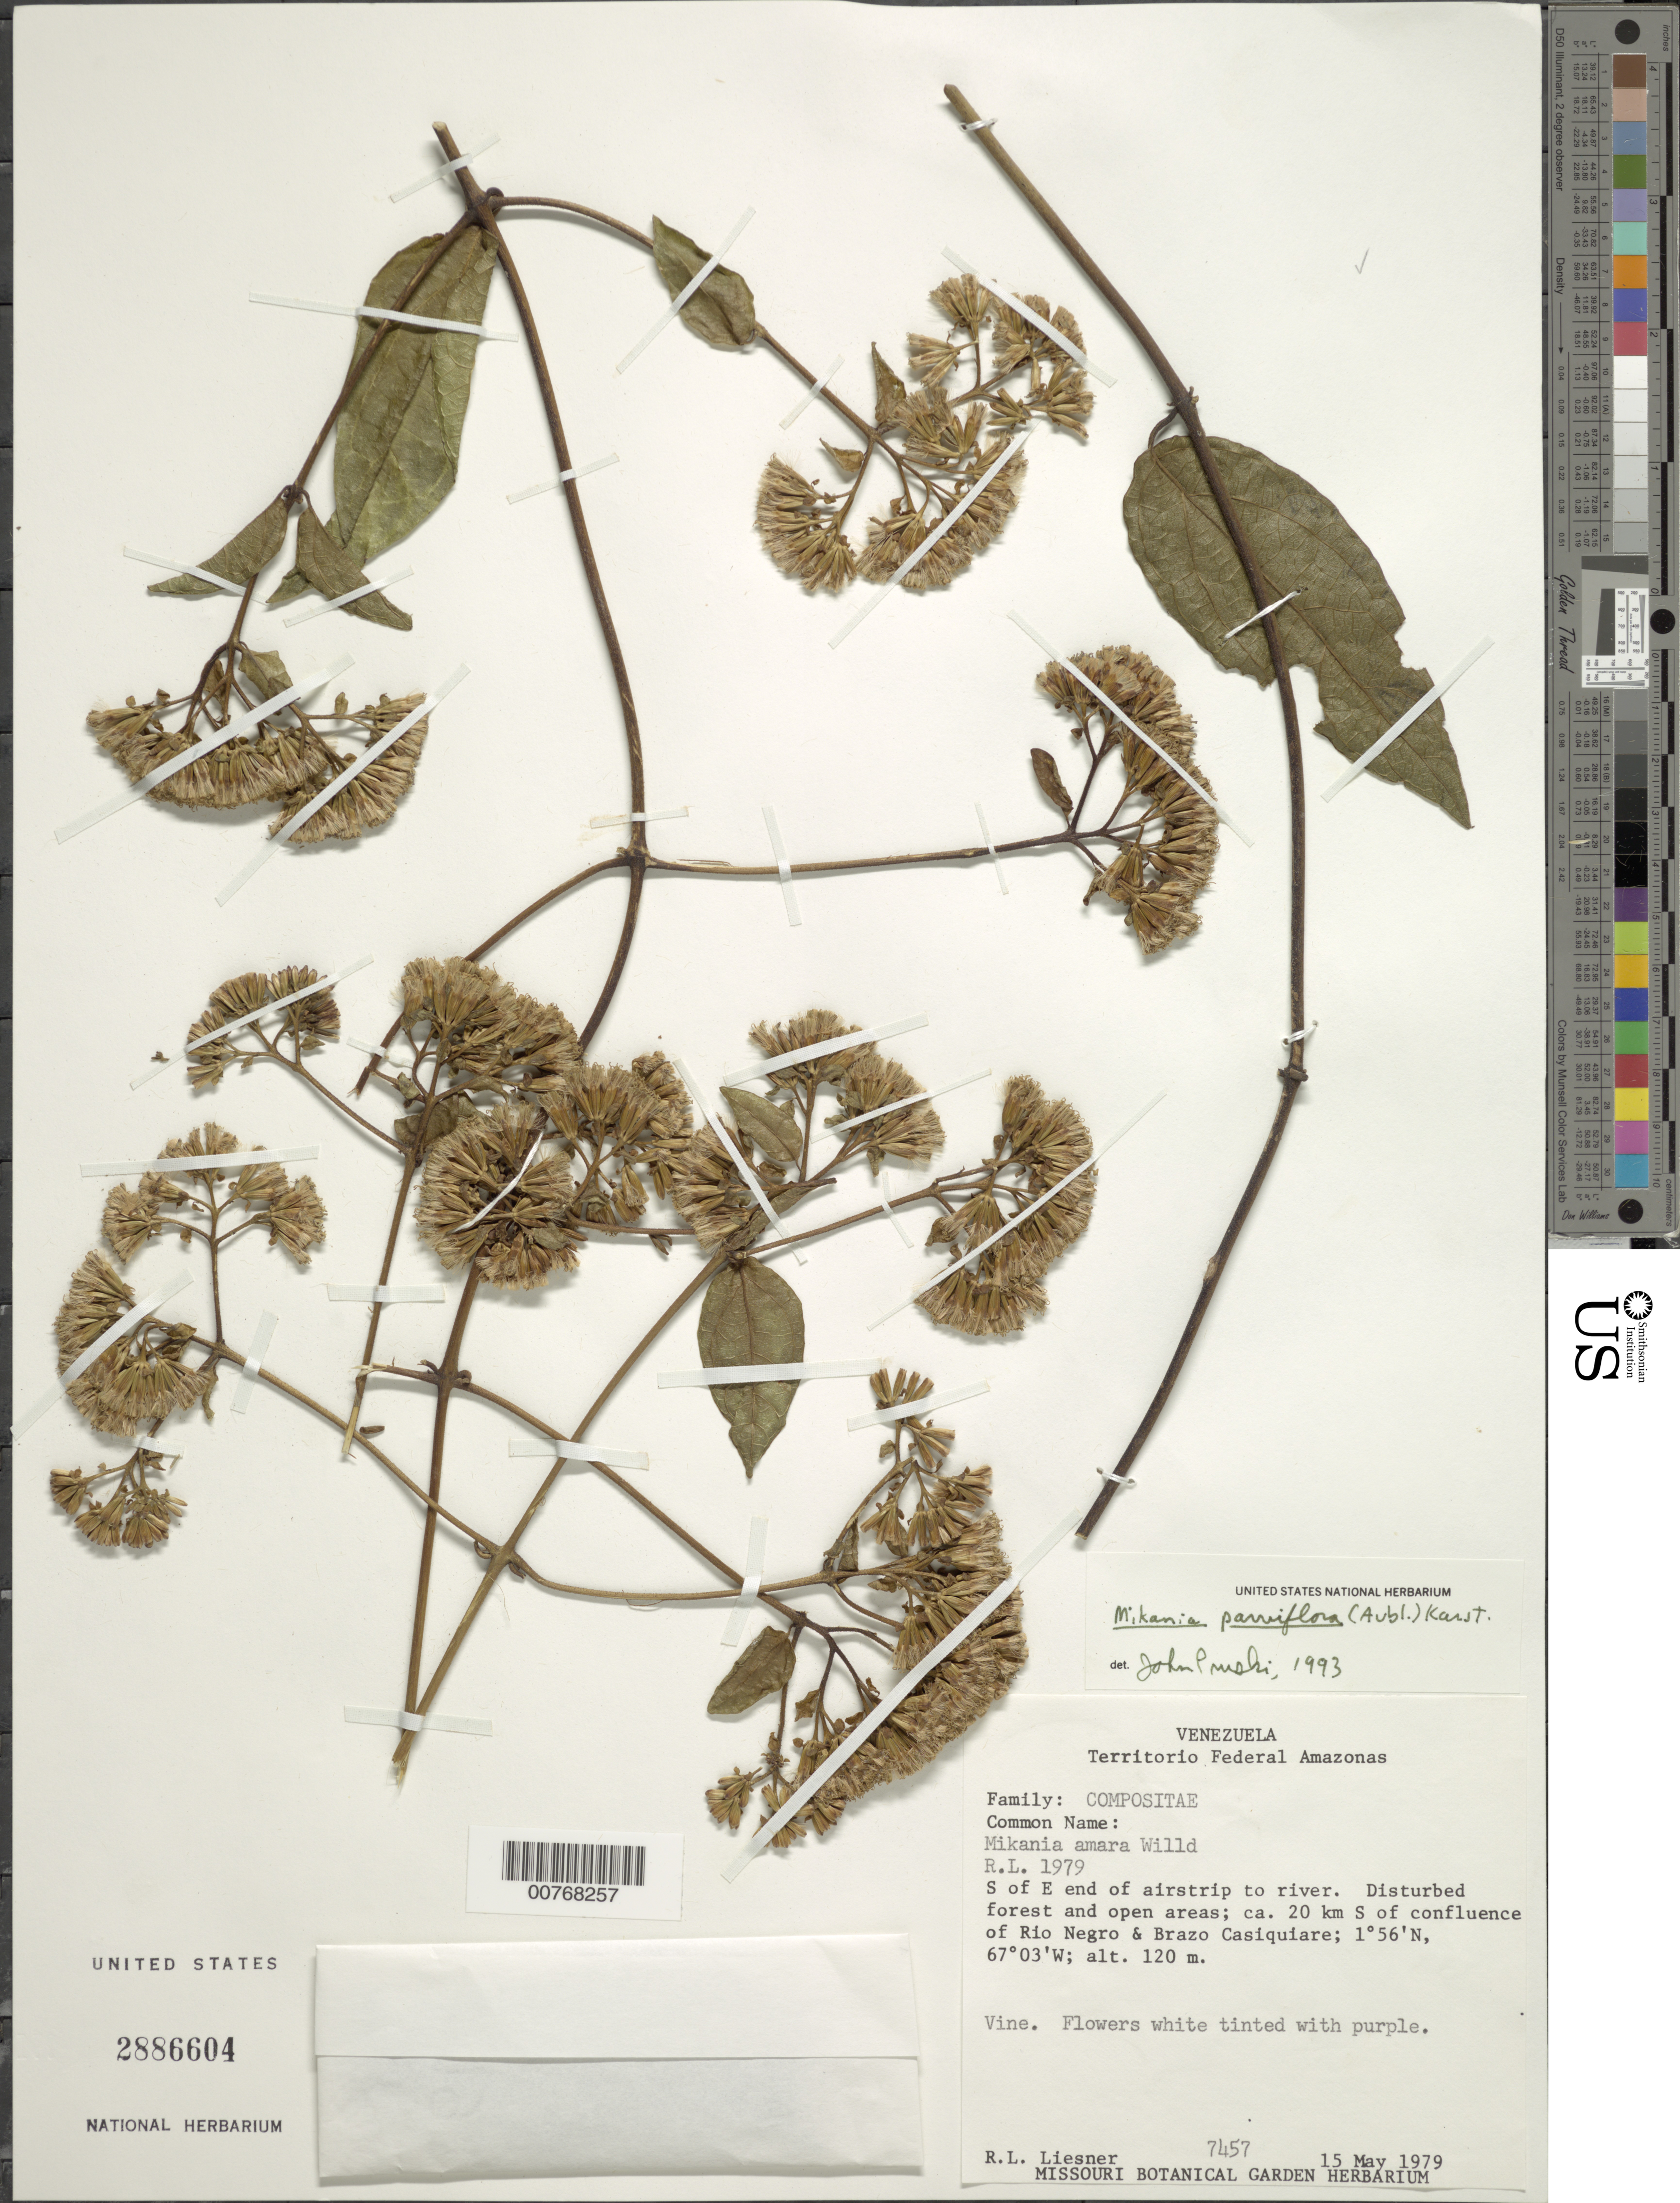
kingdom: Plantae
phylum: Tracheophyta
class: Magnoliopsida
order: Asterales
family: Asteraceae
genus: Mikania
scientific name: Mikania parviflora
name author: (Aubl.) Karst.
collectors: R. L. Liesner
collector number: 7457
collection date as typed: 15-May-79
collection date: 1979-05-15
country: Venezuela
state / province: Amazonas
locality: San Carlos de Río Negro, 20 km S of confluence of Río Negro & Brazo Casiquiare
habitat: S of E end of airstrip to river. Disturbed forest and open areas.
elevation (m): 120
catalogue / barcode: US 2886604